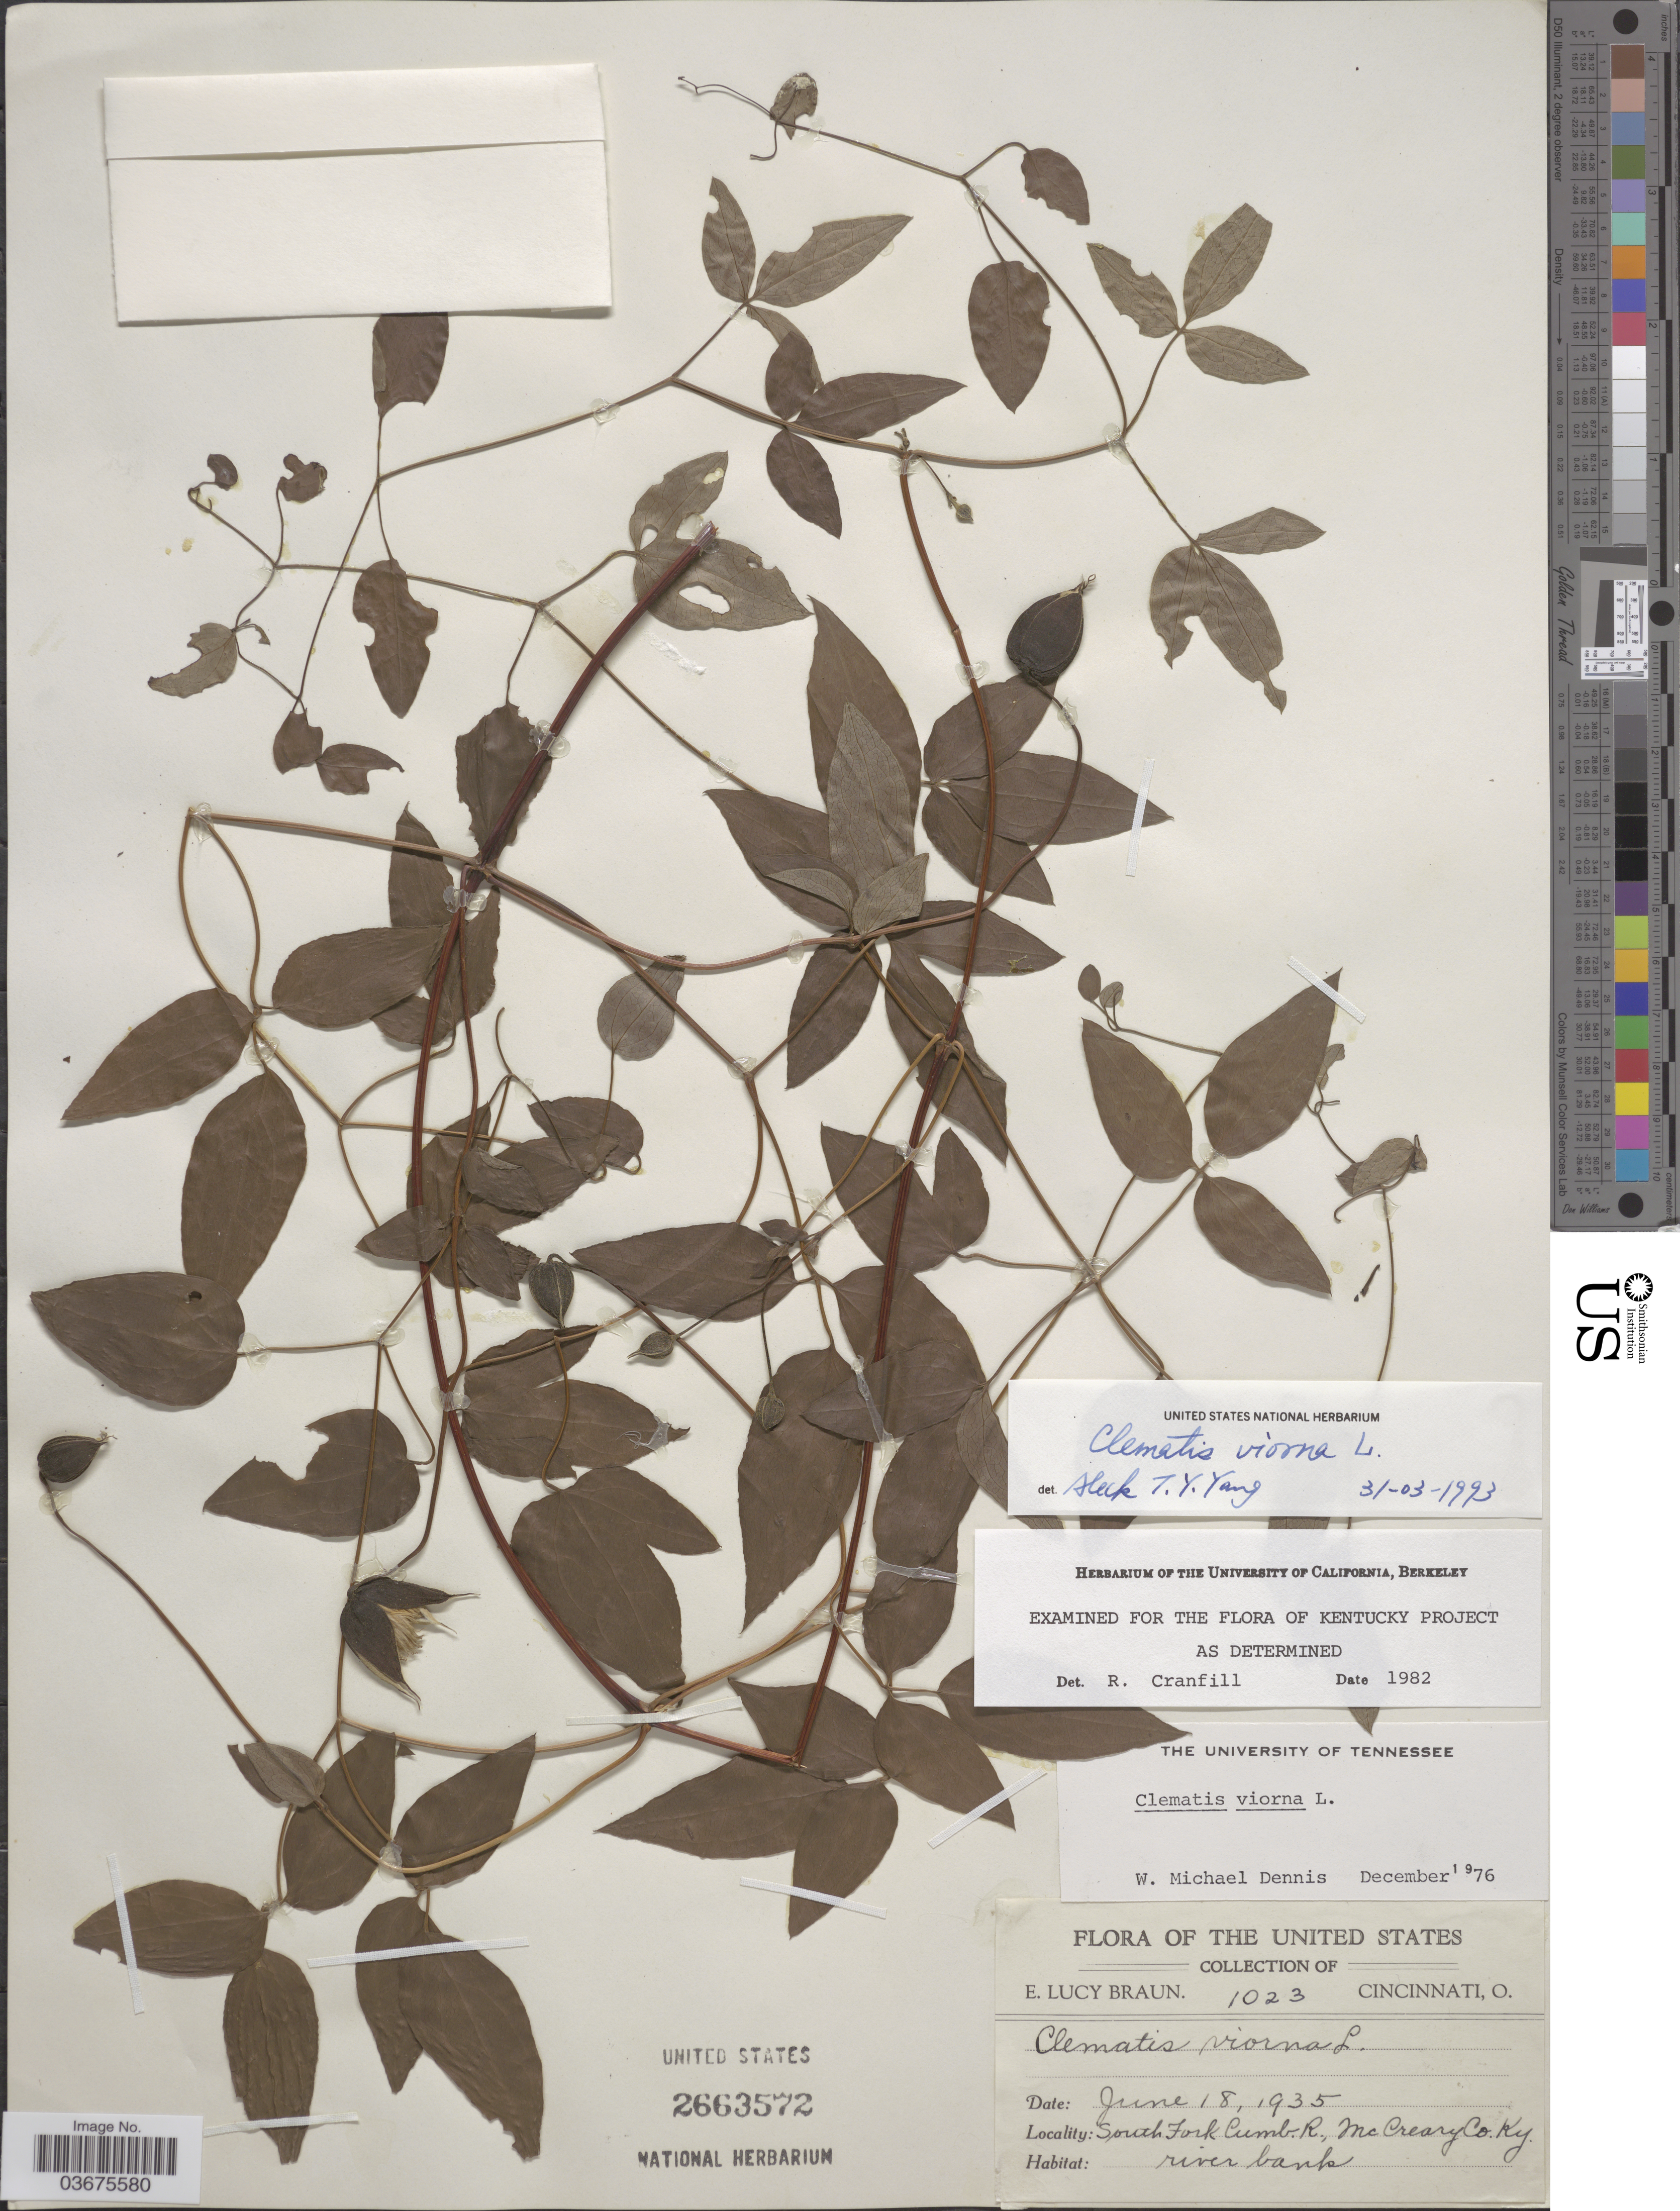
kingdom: Plantae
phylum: Tracheophyta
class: Magnoliopsida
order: Ranunculales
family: Ranunculaceae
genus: Clematis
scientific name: Clematis viorna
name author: L.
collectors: E. L. Braun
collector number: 1023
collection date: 1935-06-18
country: United States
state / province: Kentucky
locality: South Fork Cumb. R., Mc Creary Co.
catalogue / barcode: US 2663572